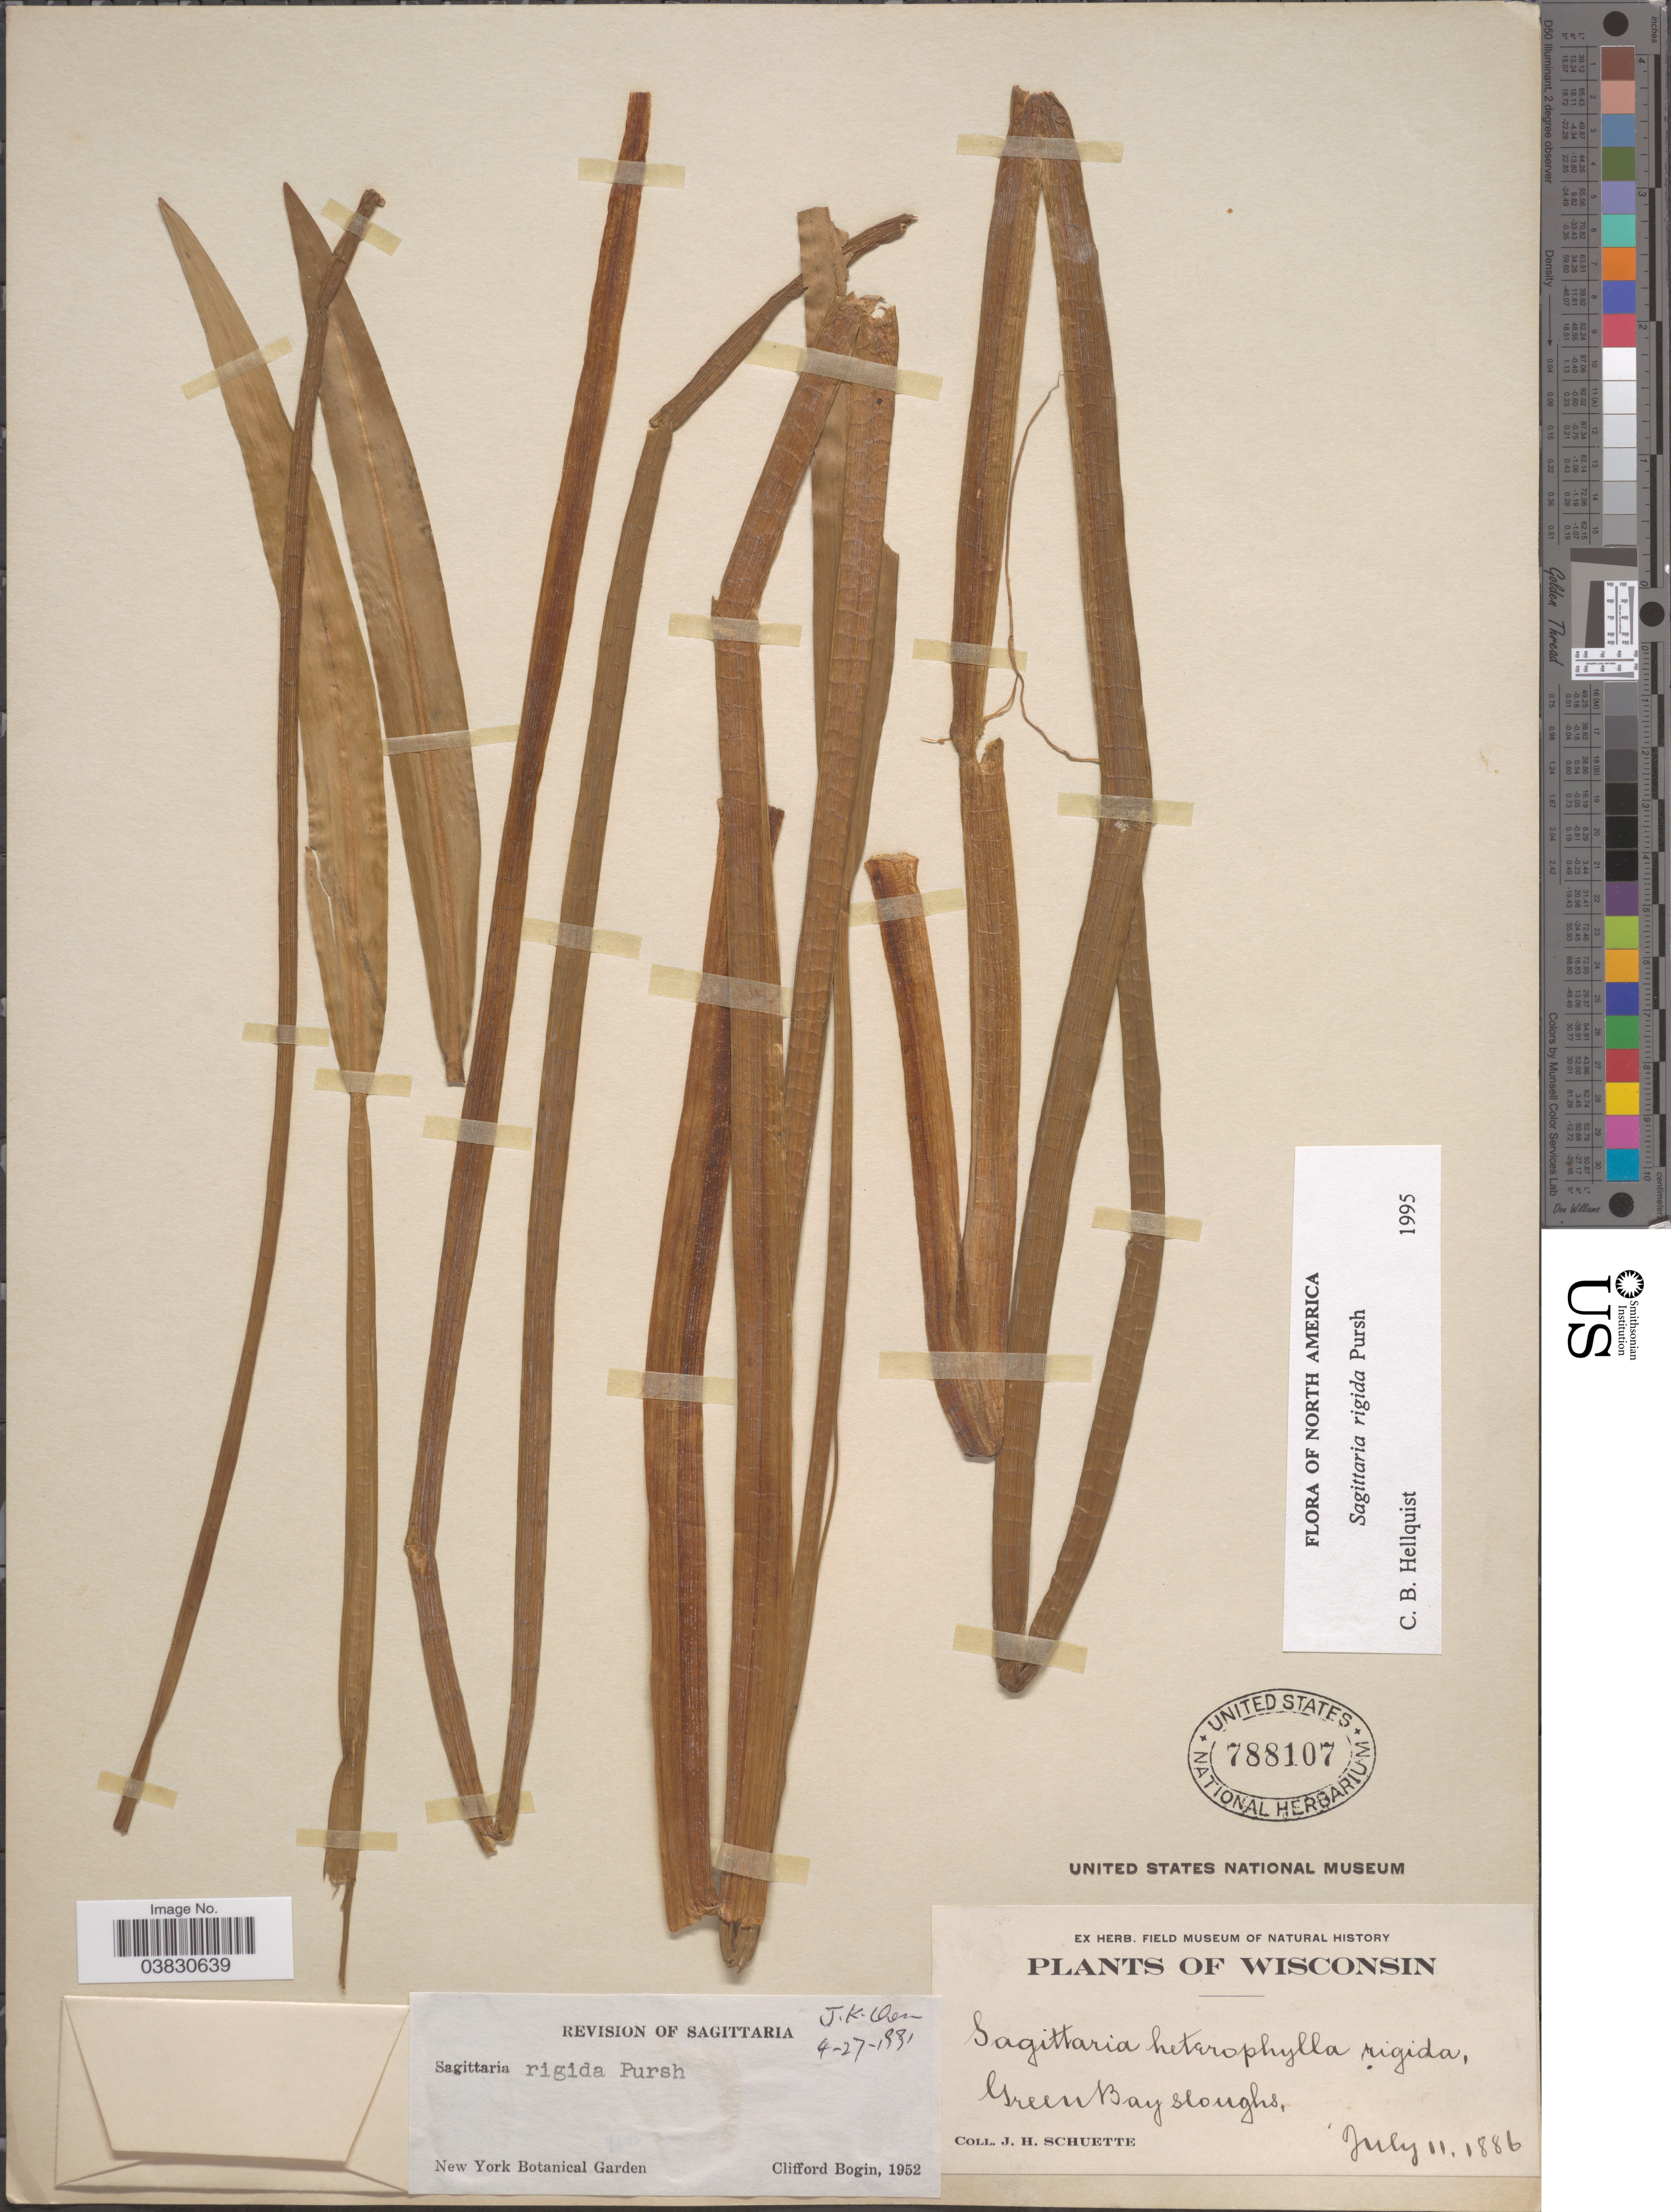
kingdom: Plantae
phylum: Tracheophyta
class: Liliopsida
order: Alismatales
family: Alismataceae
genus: Sagittaria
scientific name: Sagittaria rigida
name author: Pursh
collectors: J. H. Schuette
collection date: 1886-07-11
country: United States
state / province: Wisconsin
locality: Green Bay slough.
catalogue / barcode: US 788107